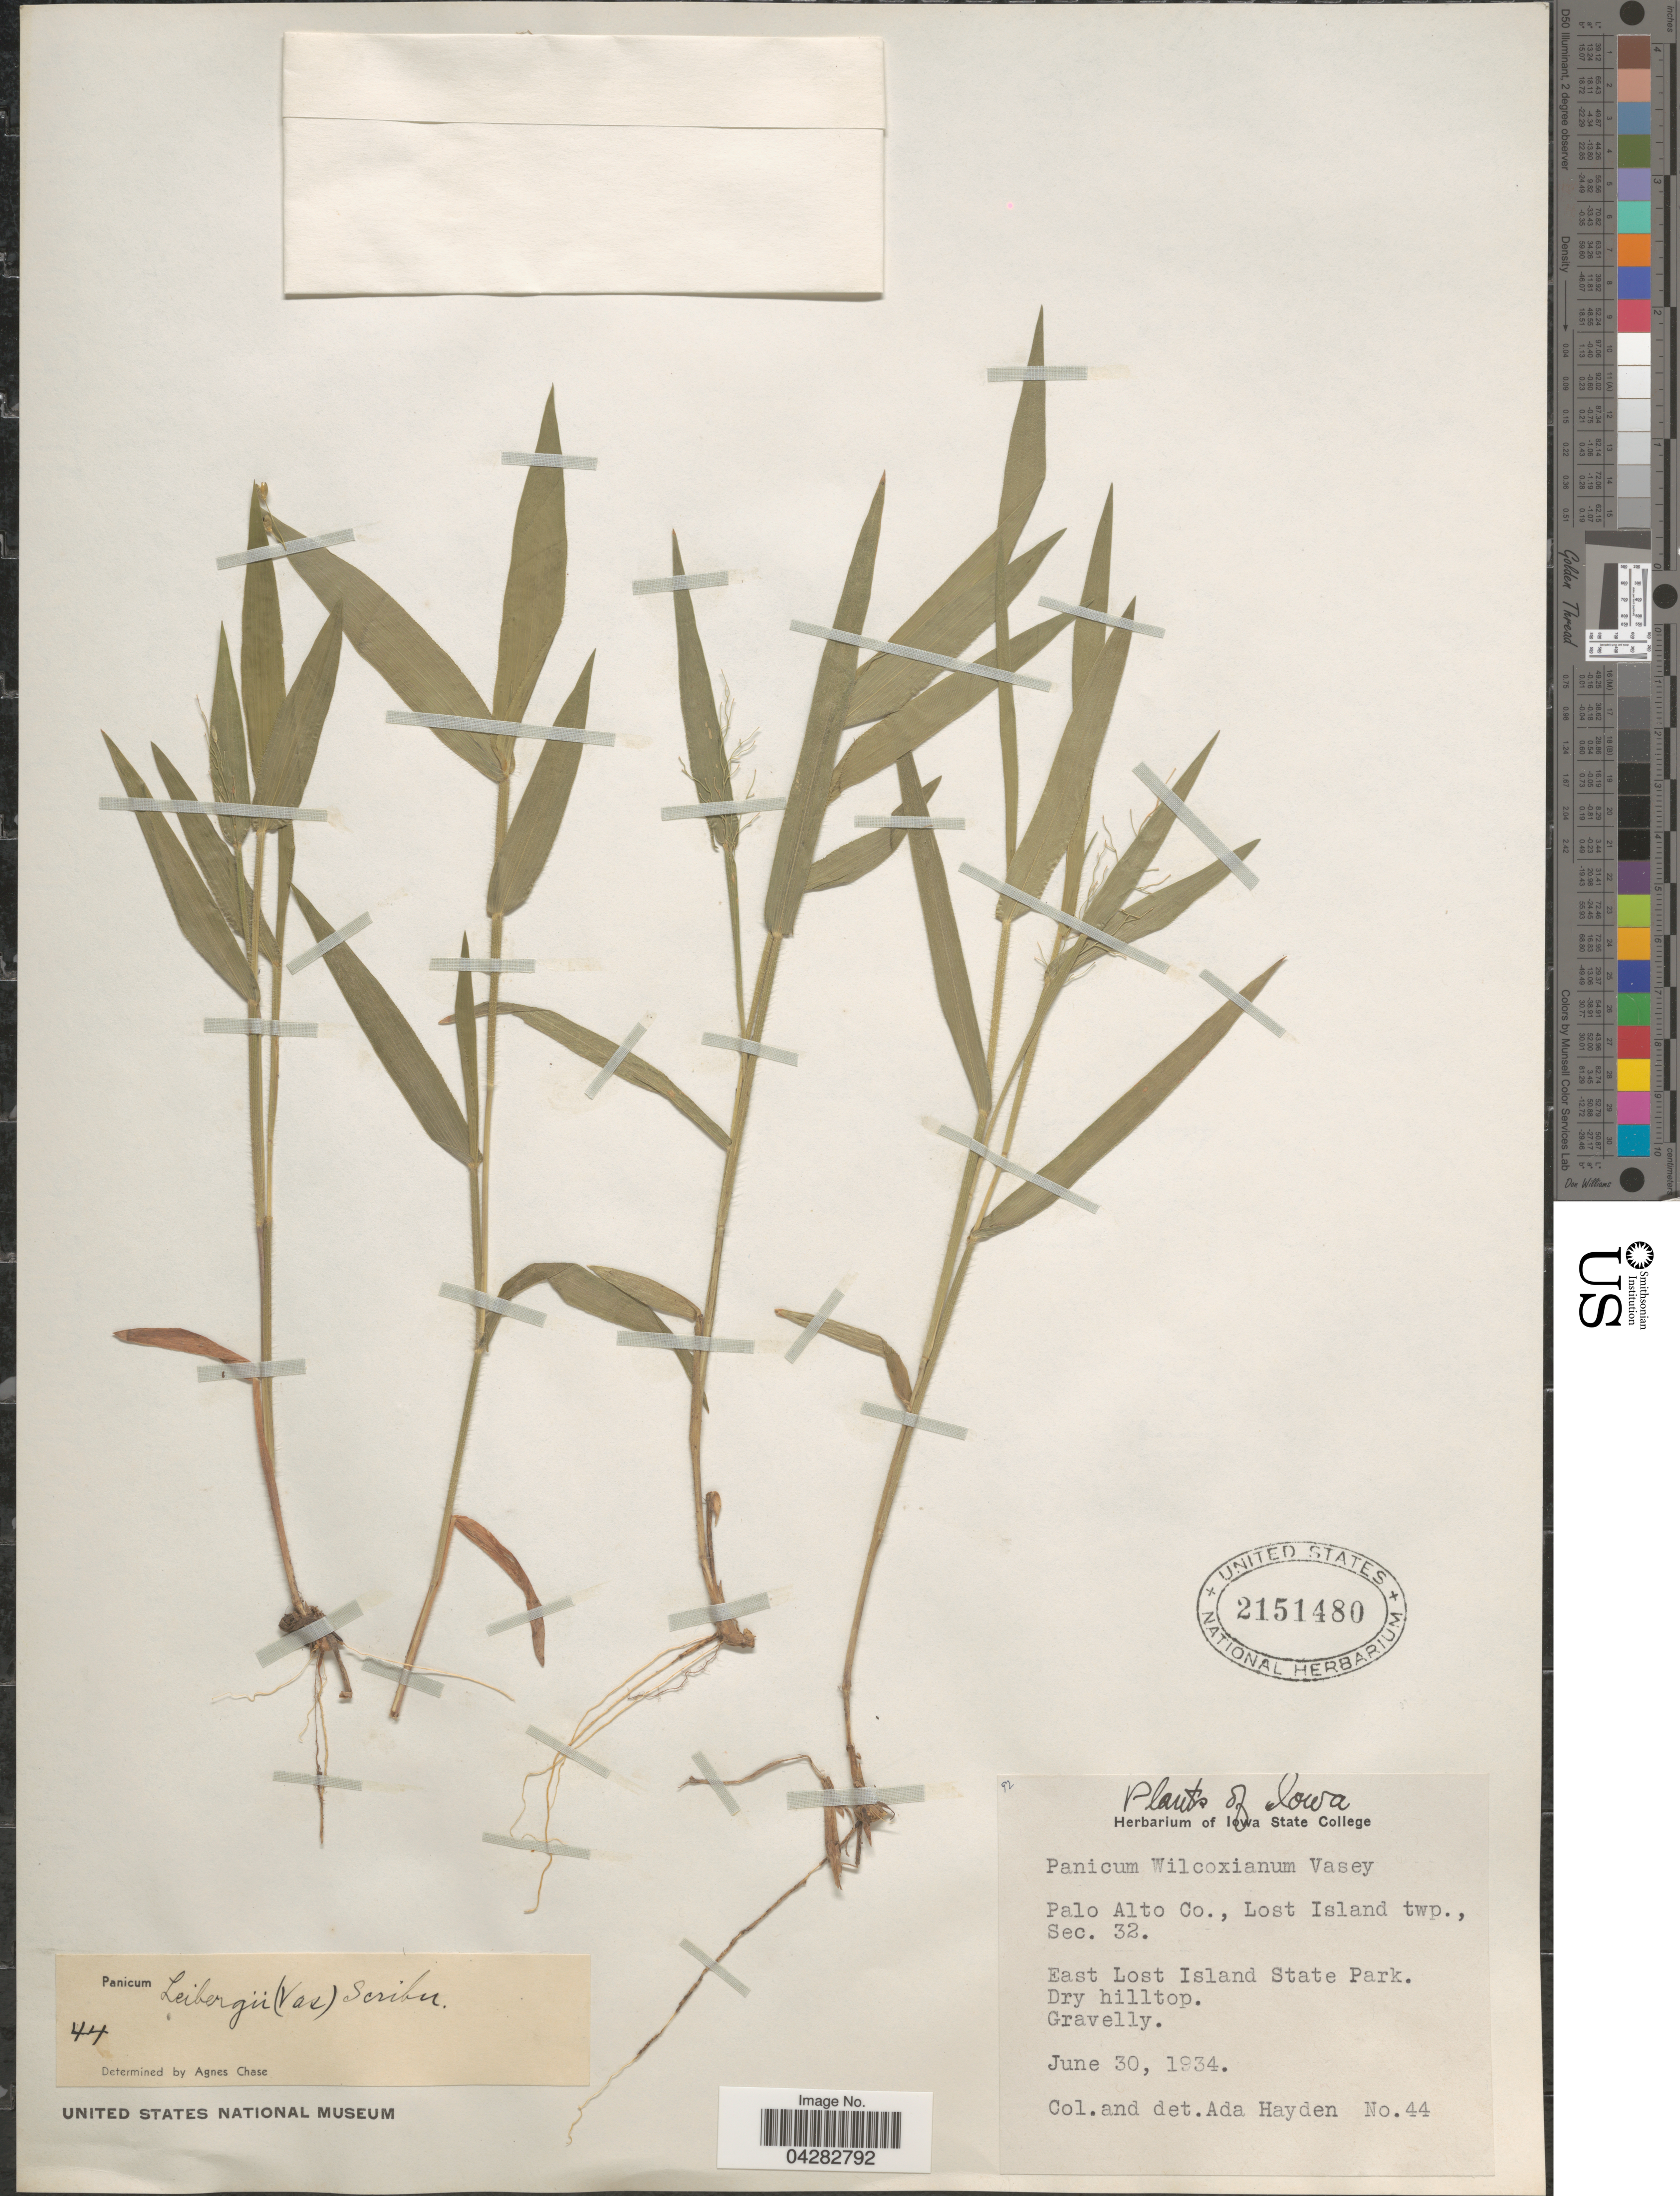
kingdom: Plantae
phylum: Tracheophyta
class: Liliopsida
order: Poales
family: Poaceae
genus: Dichanthelium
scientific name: Dichanthelium leibergii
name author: (Vasey) Gould & C.A. Clark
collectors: Ada Hayden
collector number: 44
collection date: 1934-06-30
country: United States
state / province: Iowa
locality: Palo Alto Co., Lost Island twp., Sec. 32. East Lost Island State Park. Dry hilltop.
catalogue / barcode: US 2151480